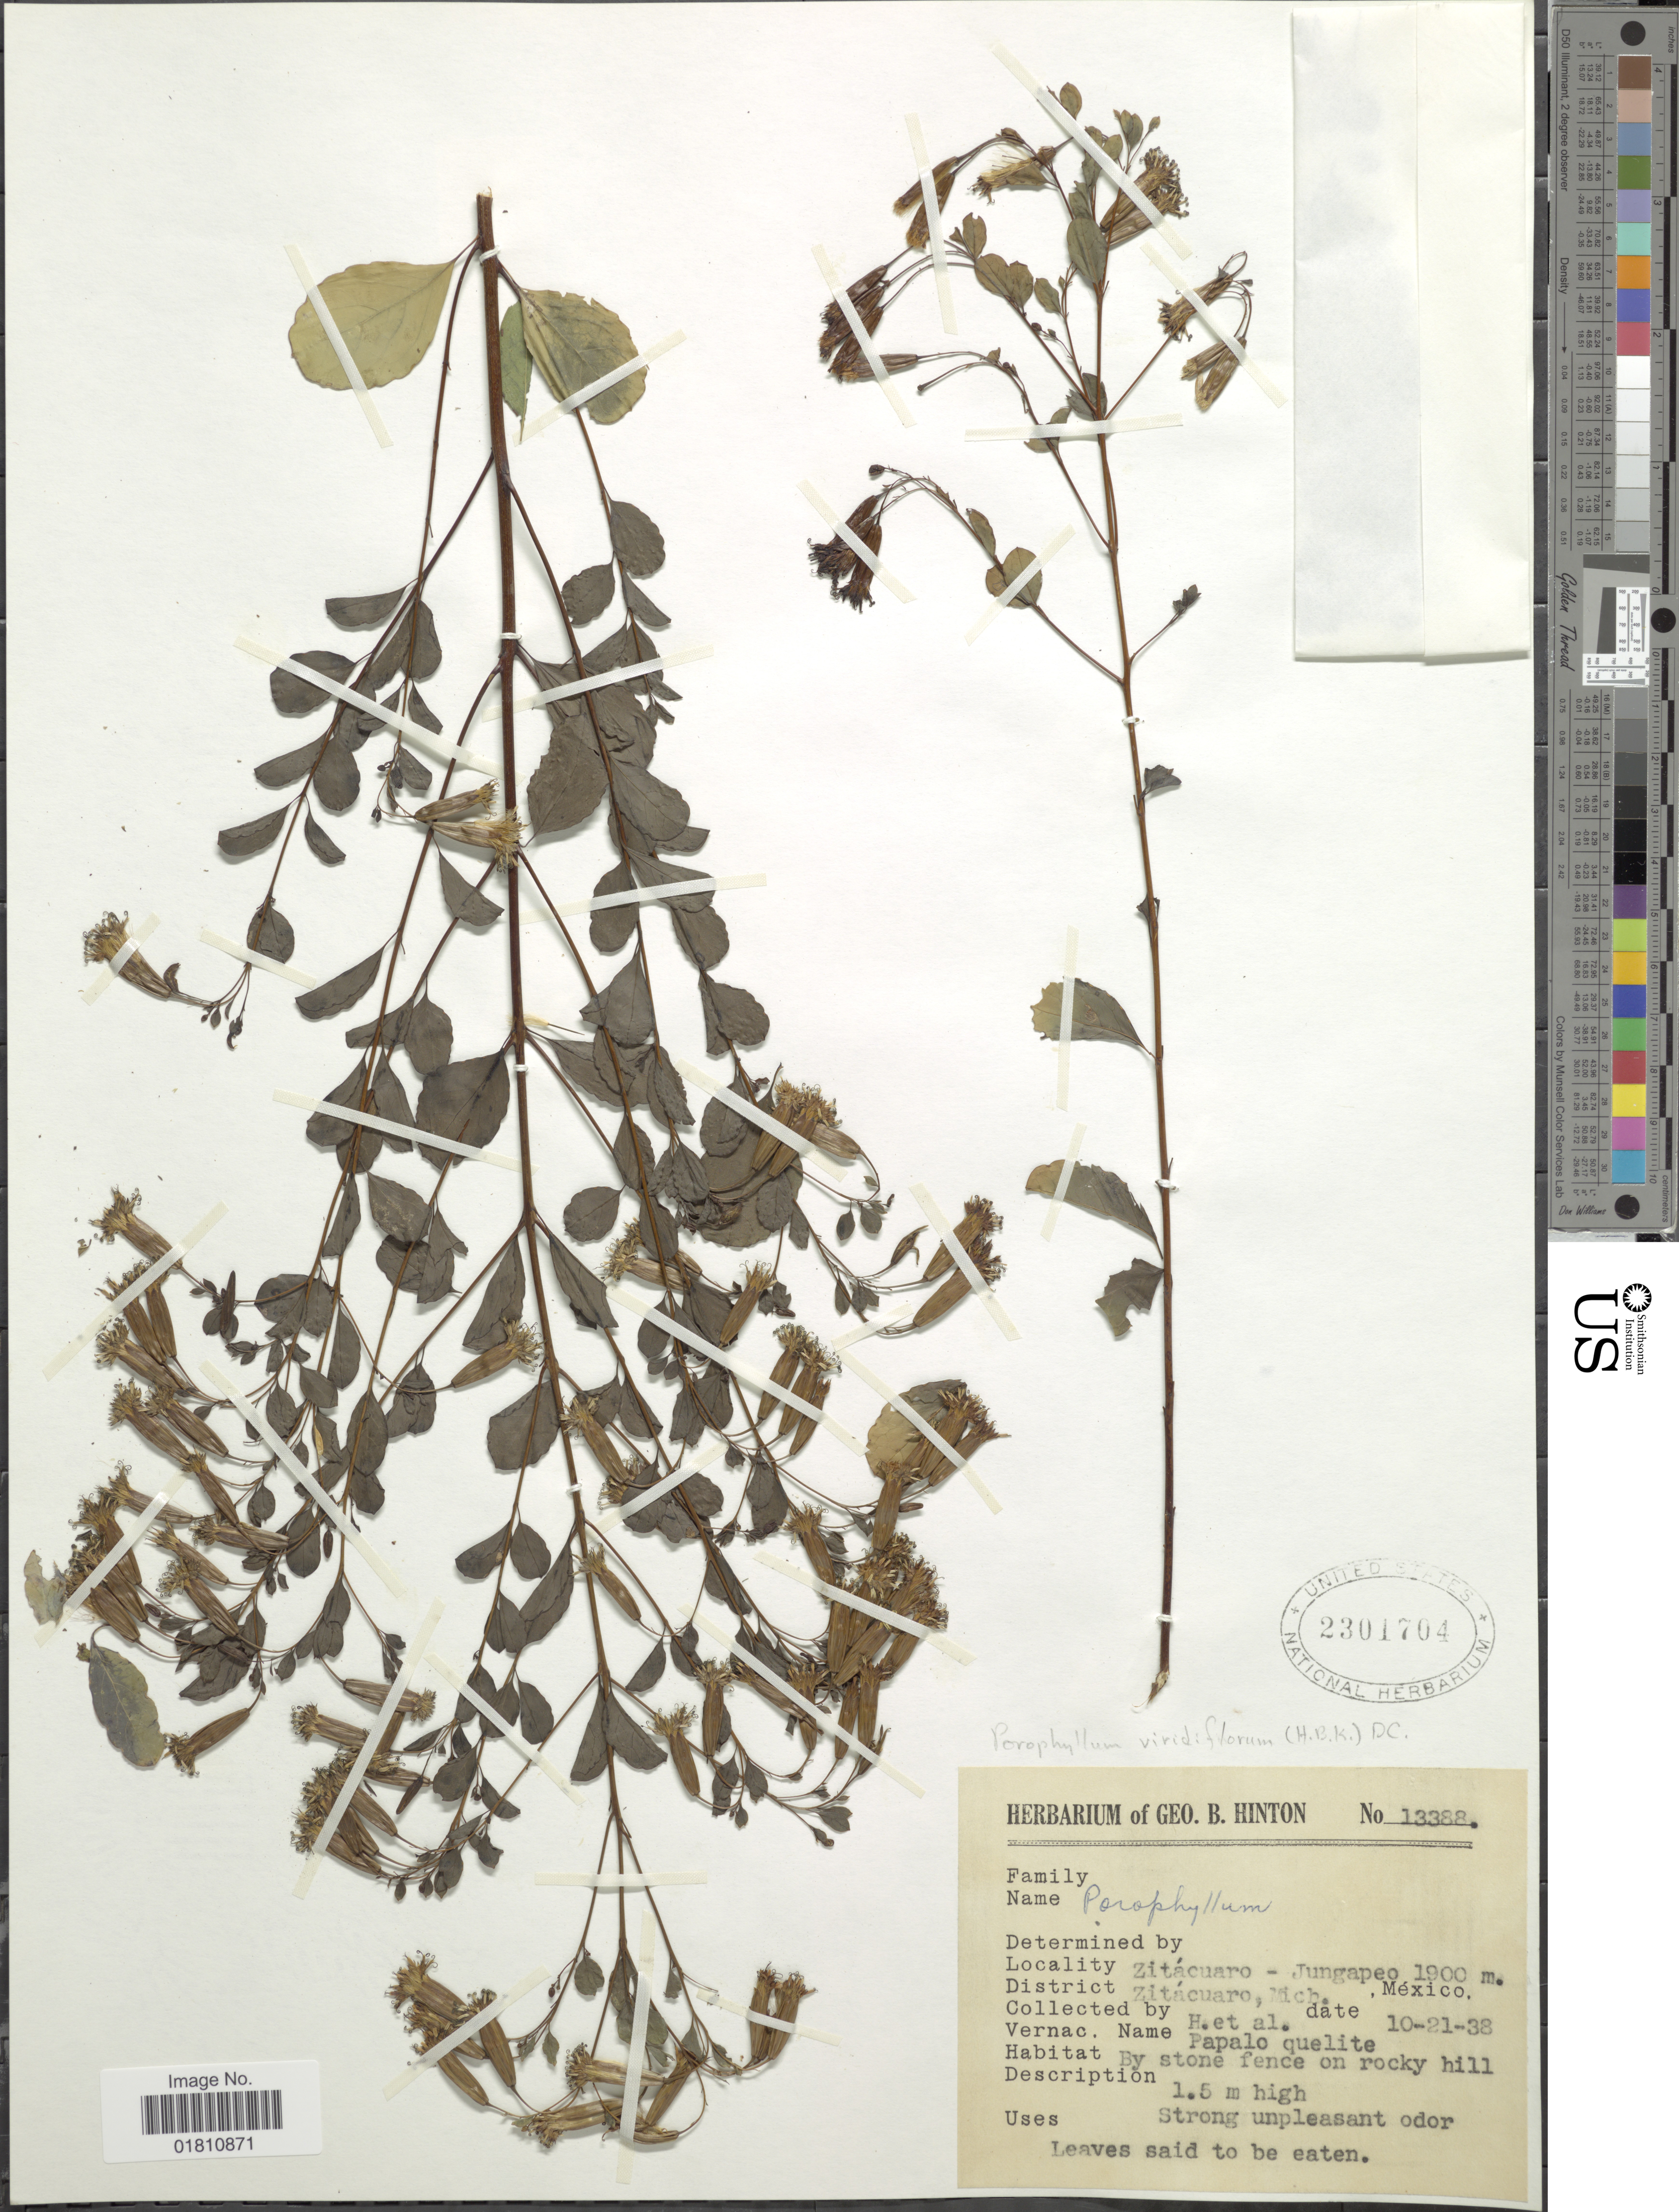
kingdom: Plantae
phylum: Tracheophyta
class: Magnoliopsida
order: Asterales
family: Asteraceae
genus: Porophyllum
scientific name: Porophyllum viridiflorum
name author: (Kunth) DC.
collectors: G. B. Hinton & et al.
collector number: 13388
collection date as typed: Transcribed d/m/y: 21/10/38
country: Mexico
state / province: Michoacán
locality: Zitacuaro-Jungapeo, District Zitacuaro.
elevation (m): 1900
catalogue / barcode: US 2301704